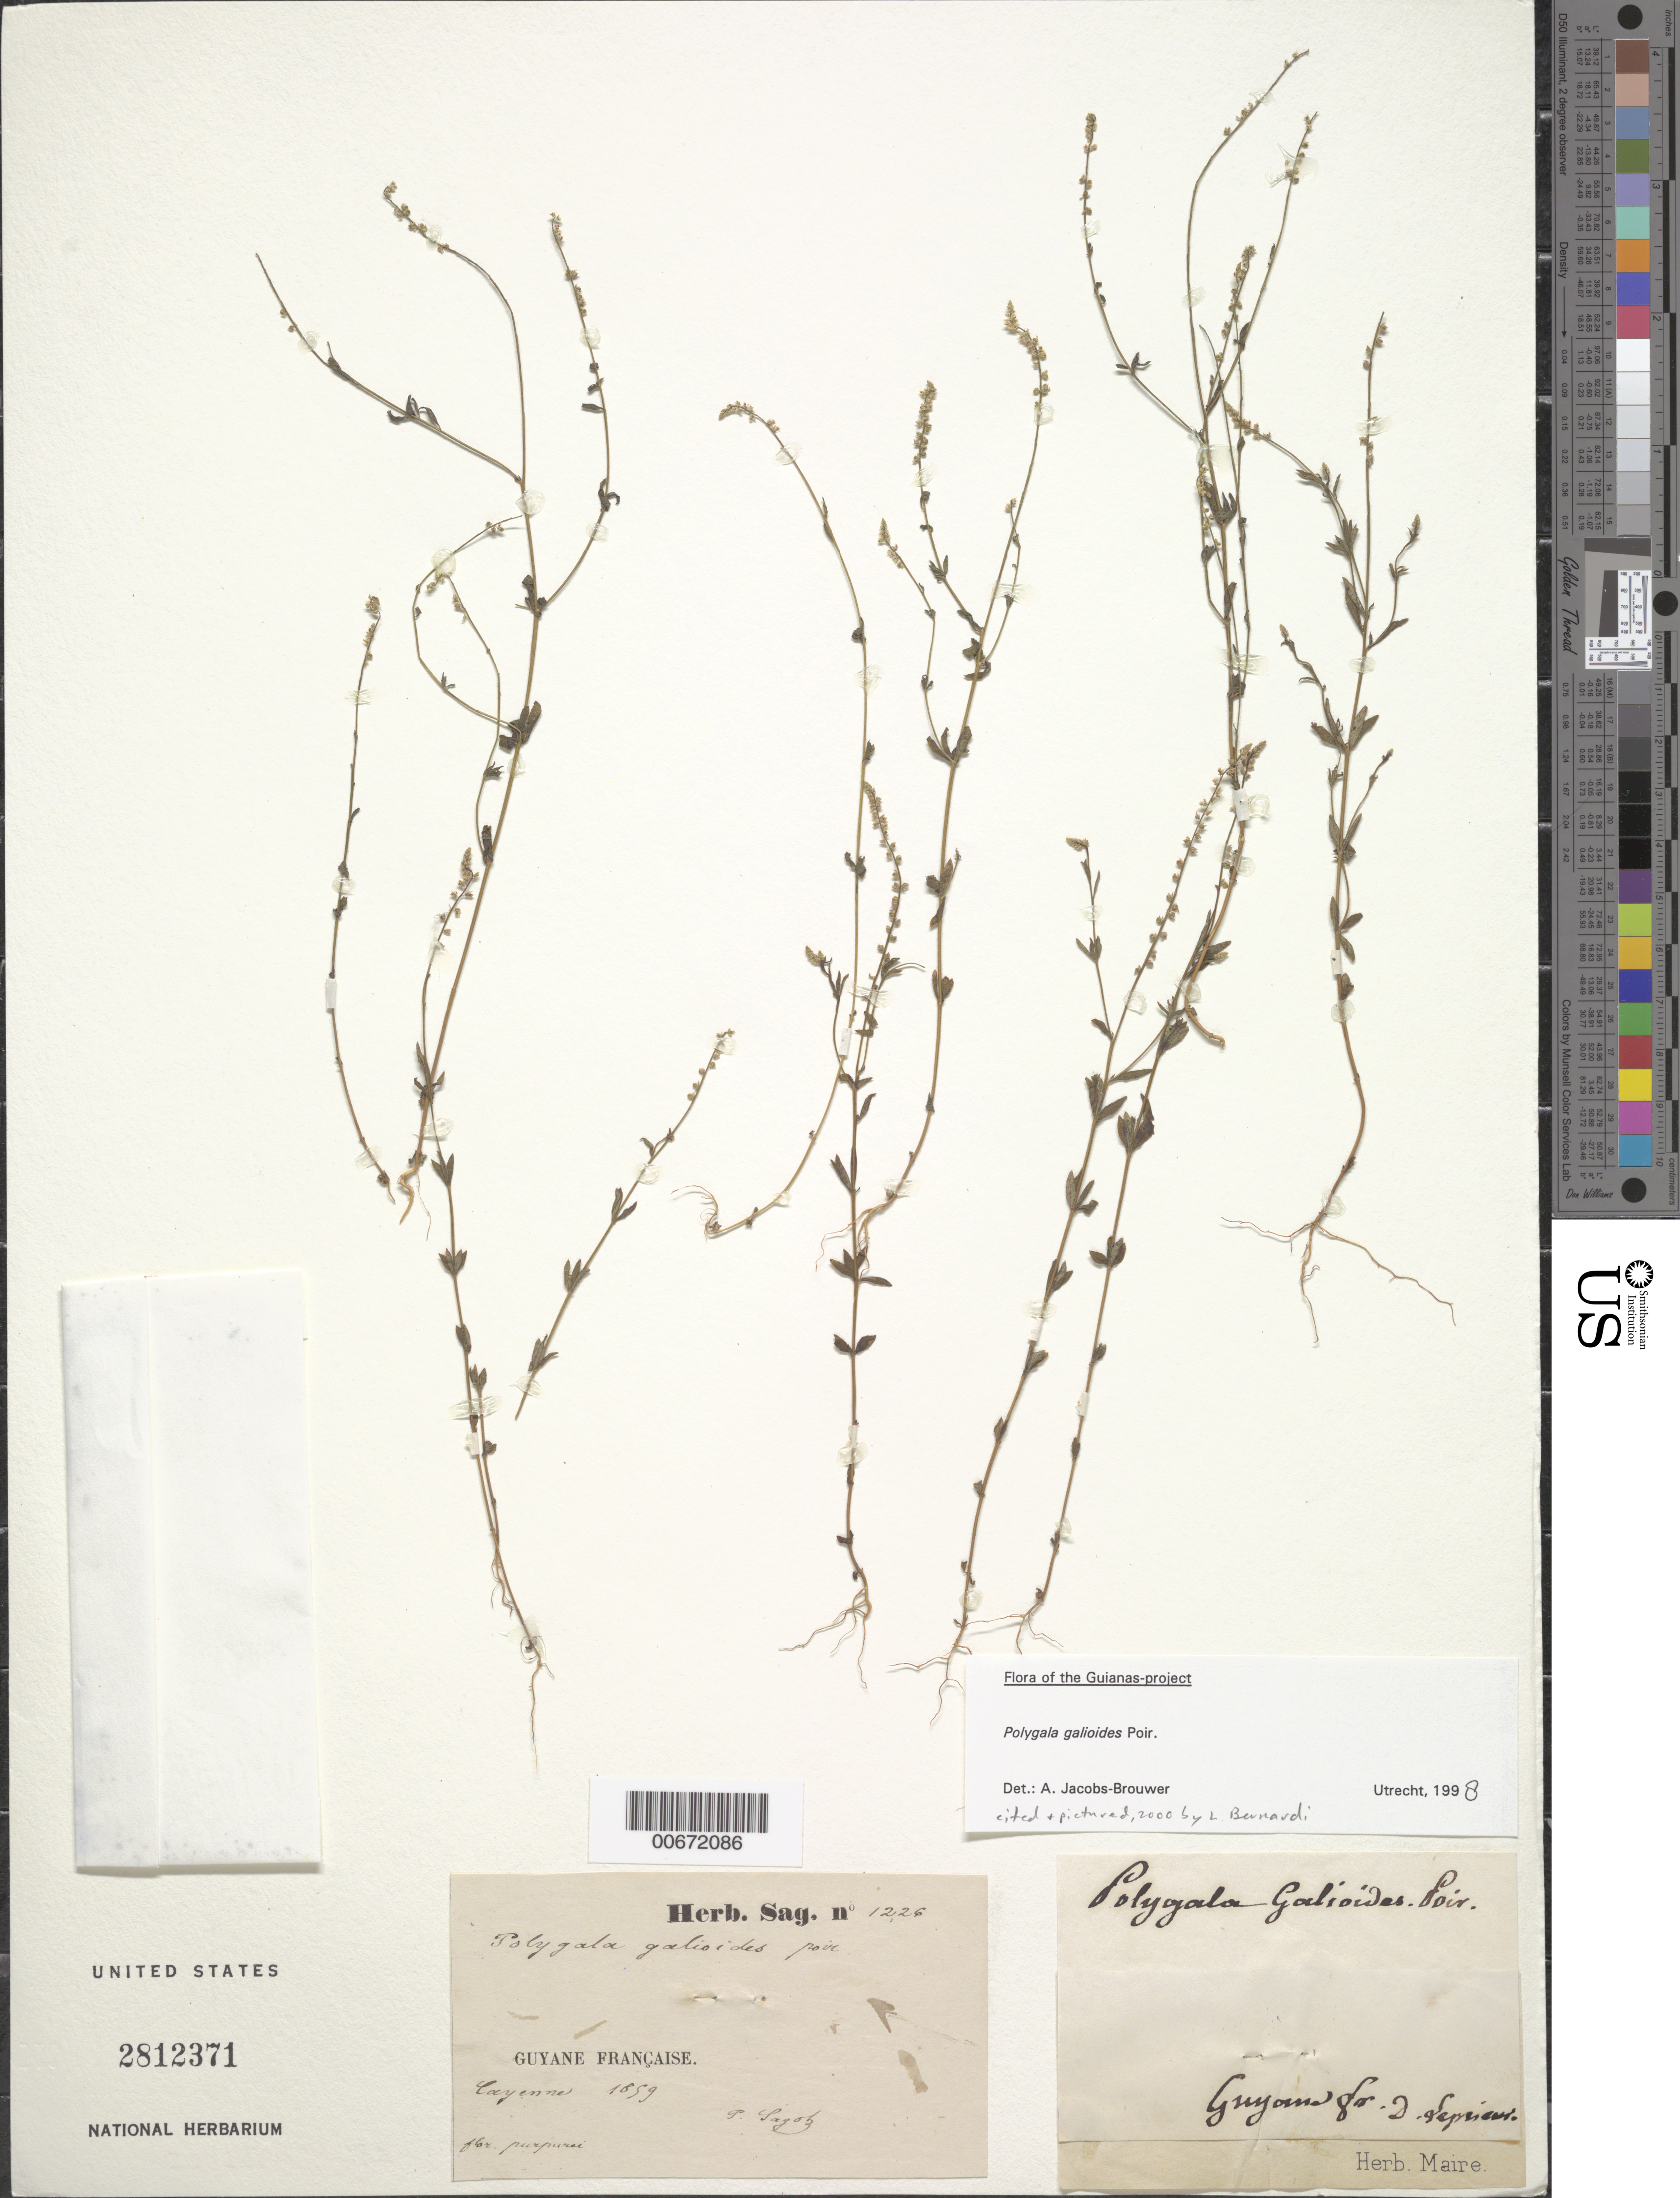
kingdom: Plantae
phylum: Tracheophyta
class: Magnoliopsida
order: Fabales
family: Polygalaceae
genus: Polygala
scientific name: Polygala galioides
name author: Poir.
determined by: Jacobs-Brouwer, A.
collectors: P. A. Sagot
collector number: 1226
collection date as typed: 1859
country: French Guiana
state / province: Cayenne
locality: Cayenne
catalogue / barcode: US 2812371